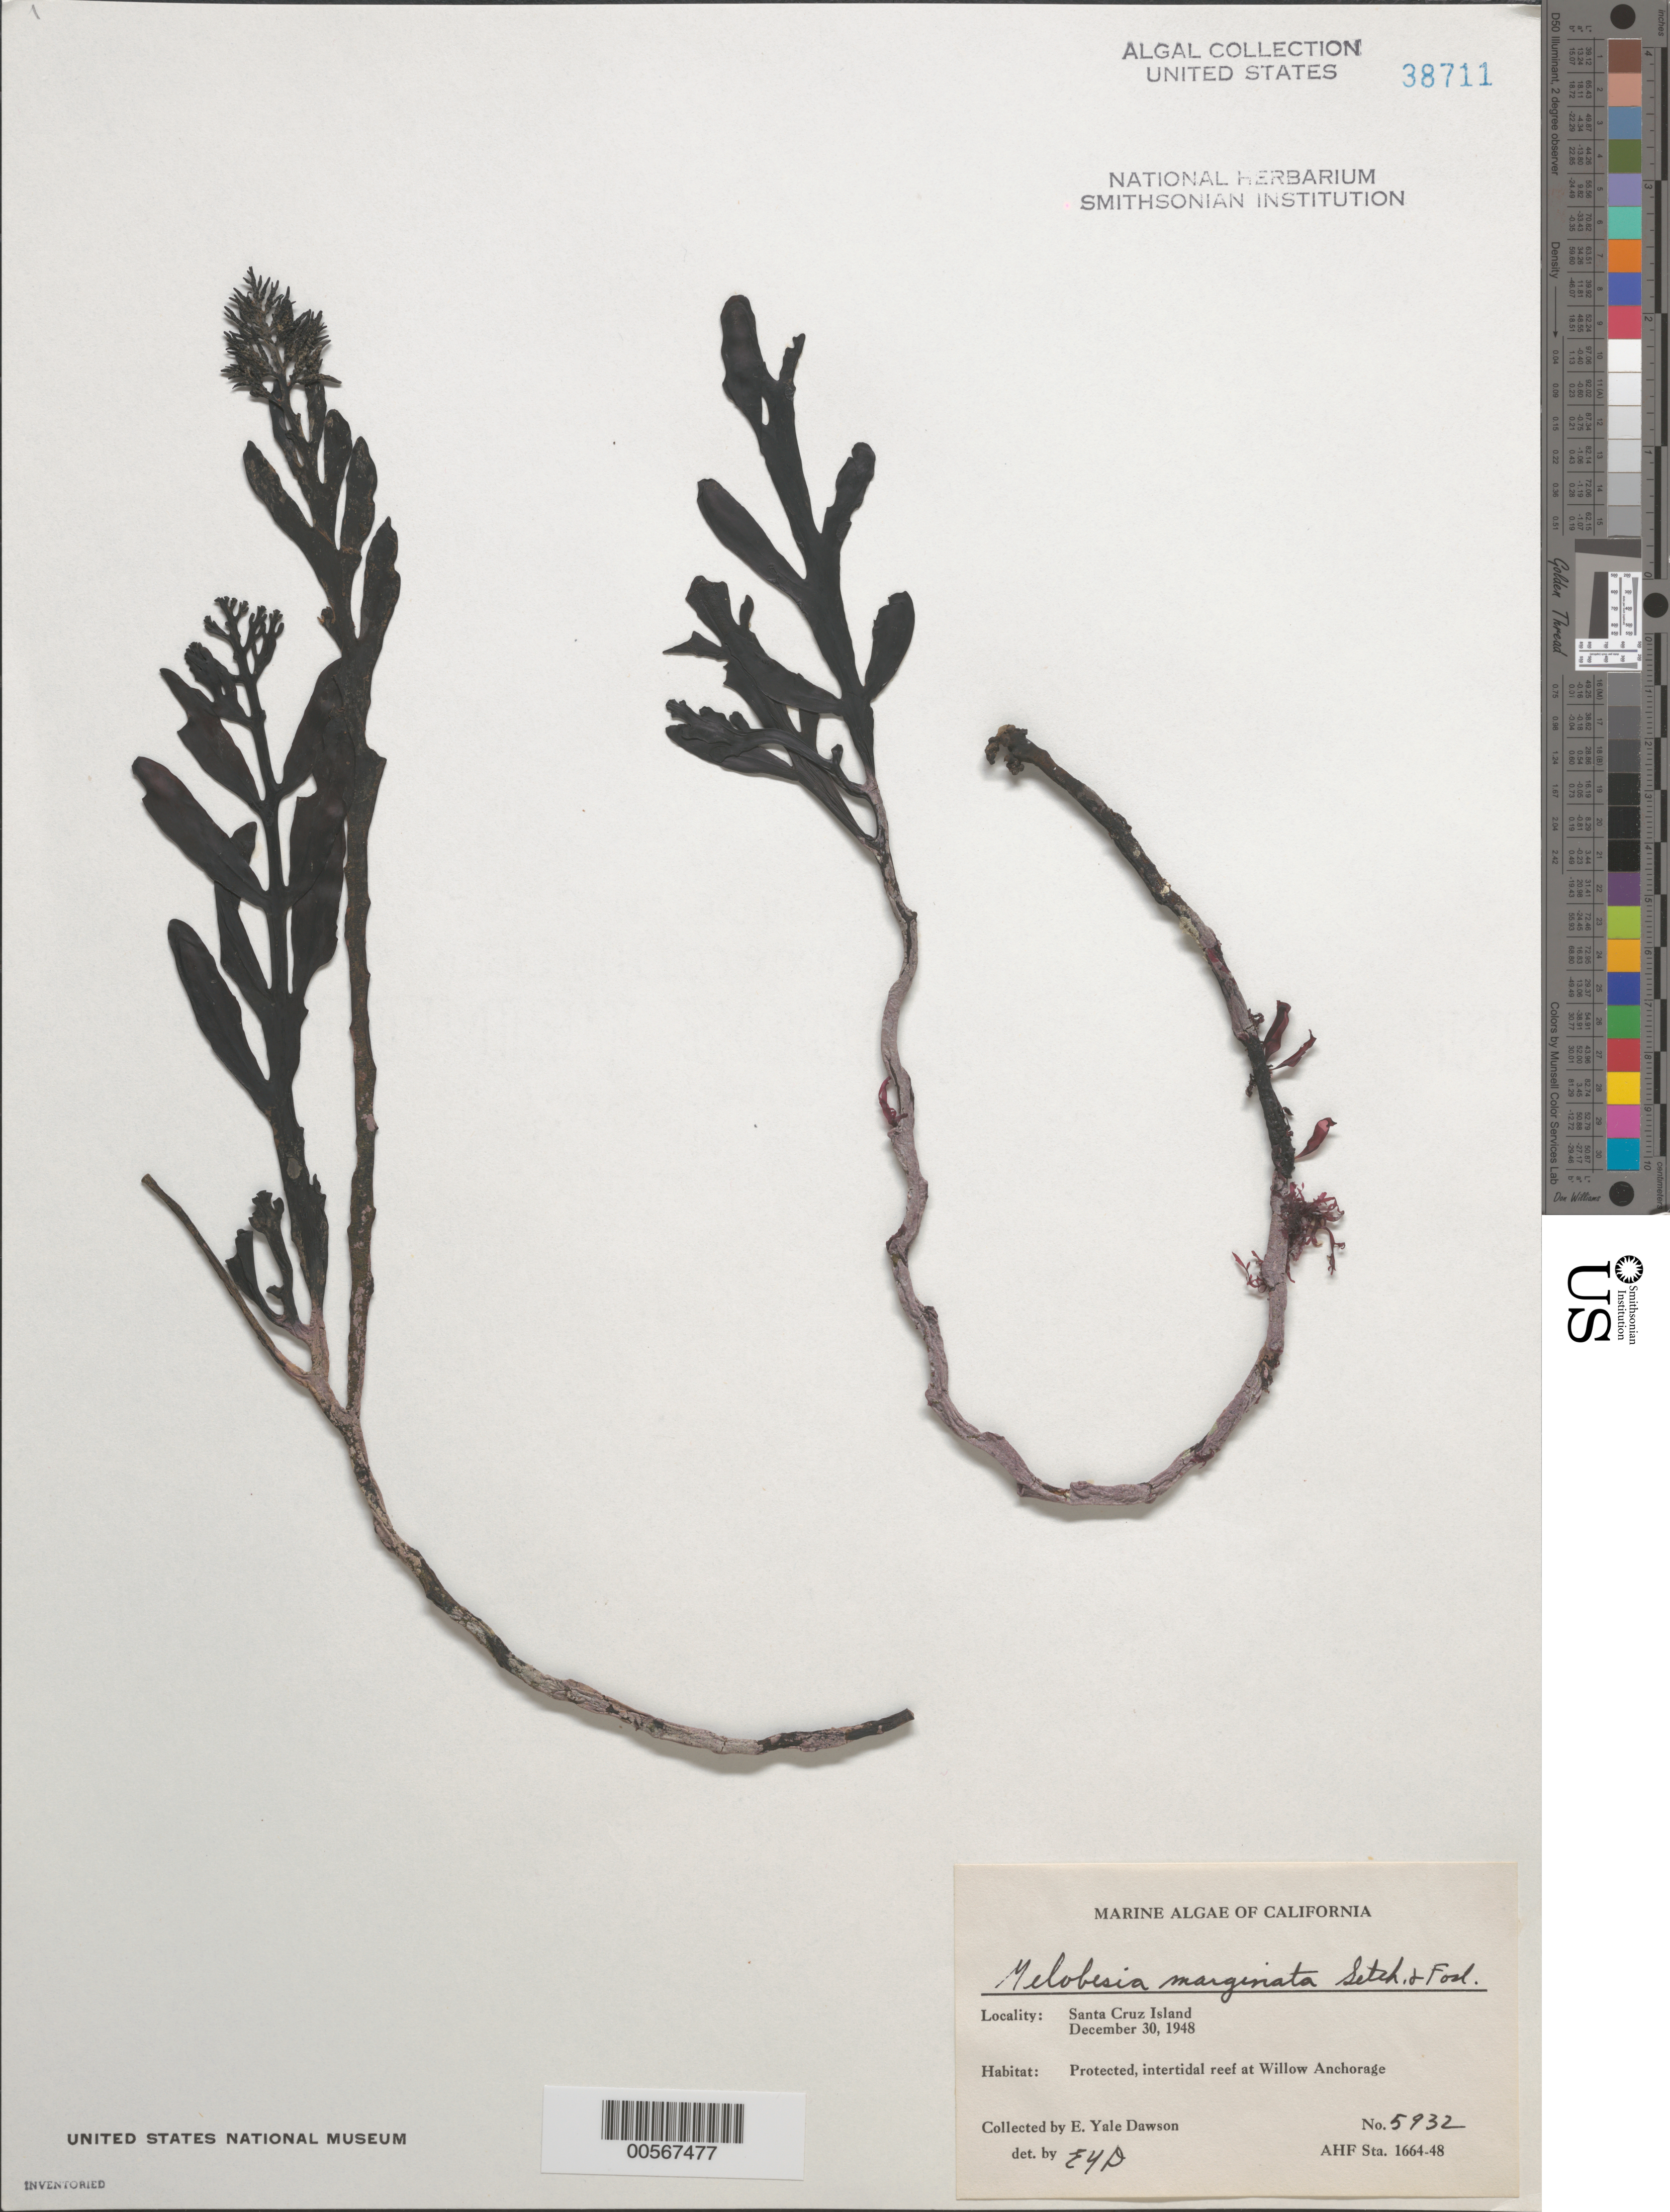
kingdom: Plantae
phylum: Rhodophyta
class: Florideophyceae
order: Corallinales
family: Hapalidiaceae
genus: Melobesia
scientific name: Melobesia marginata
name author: Setch. & Foslie in Foslie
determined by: Dawson, E. Y.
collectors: E. Y. Dawson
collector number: EYD 5932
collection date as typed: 30 Dec 1948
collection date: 1948-12-30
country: United States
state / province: California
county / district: Santa Barbara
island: Santa Cruz Island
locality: Willows Anchorage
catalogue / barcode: US 38711